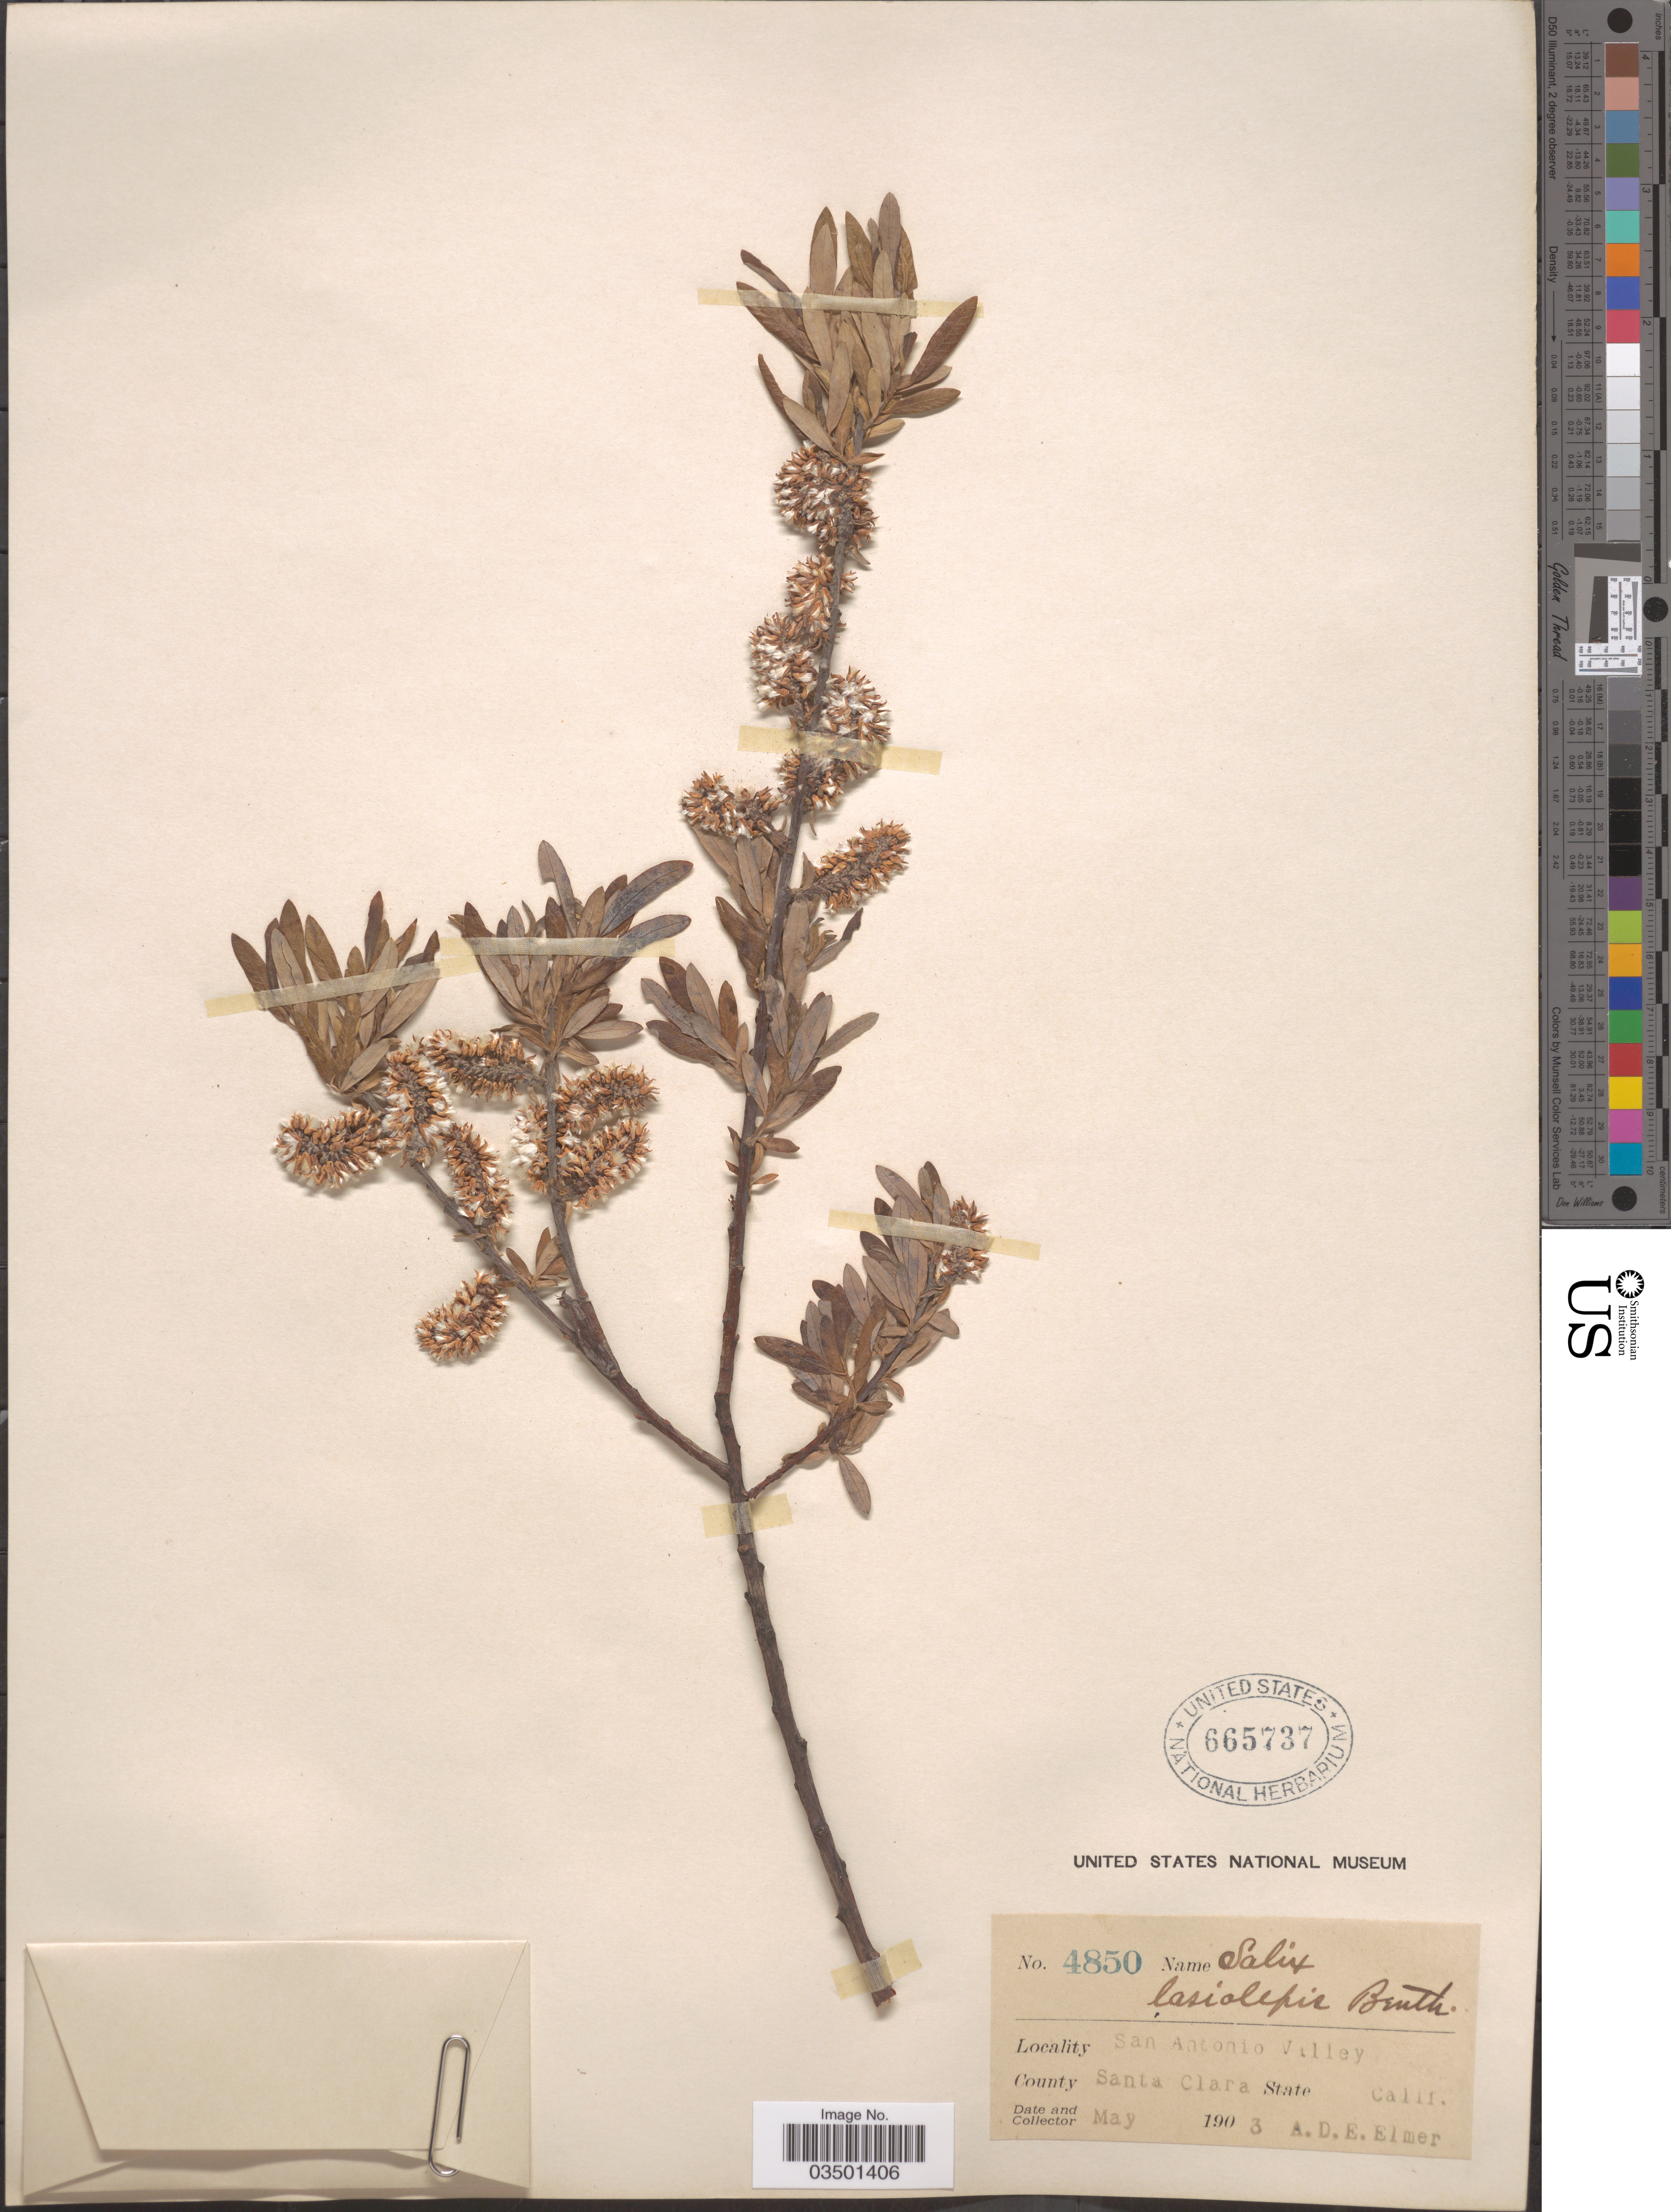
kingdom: Plantae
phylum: Tracheophyta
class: Magnoliopsida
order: Malpighiales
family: Salicaceae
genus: Salix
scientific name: Salix lasiolepis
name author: Benth.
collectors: A. D. E. Elmer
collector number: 4850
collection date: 1903-05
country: United States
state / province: California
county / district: Santa Clara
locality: San Antonio Valley, County Santa Clara.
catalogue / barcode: US 665737